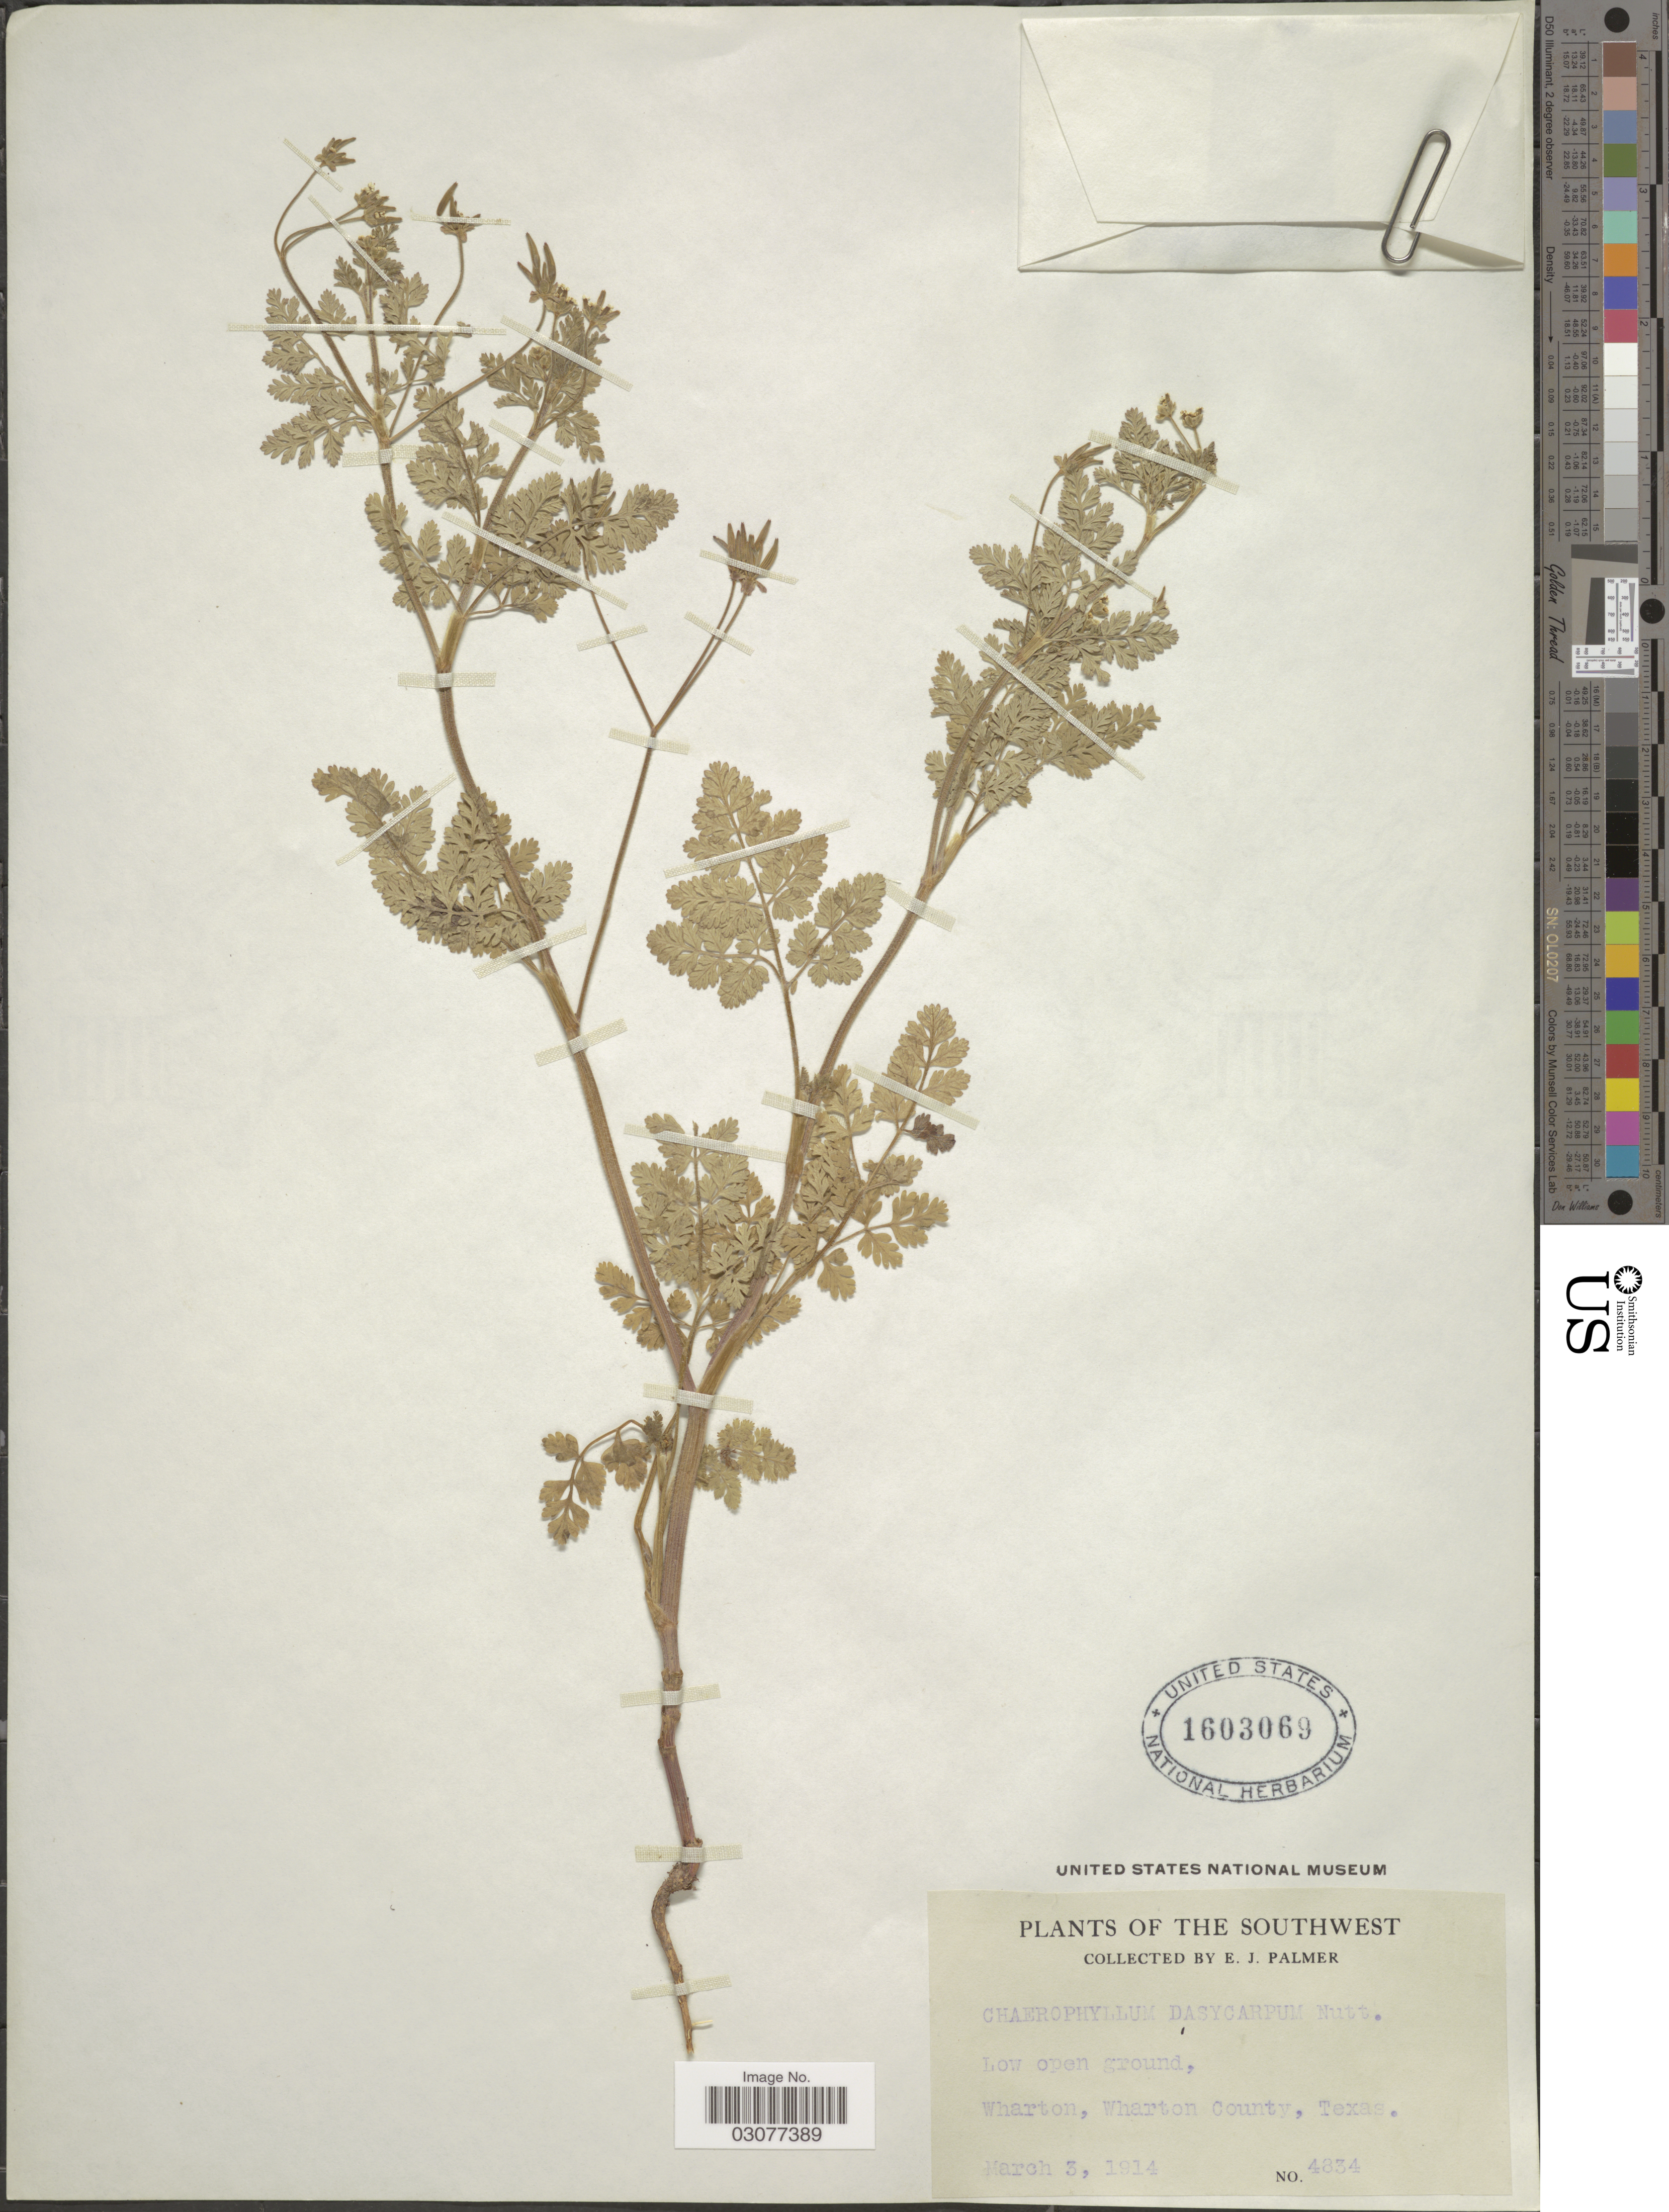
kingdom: Plantae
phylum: Tracheophyta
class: Magnoliopsida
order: Apiales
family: Apiaceae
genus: Chaerophyllum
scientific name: Chaerophyllum dasycarpum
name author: (Hook. ex S. Watson) Nutt.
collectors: E. J. Palmer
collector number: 4834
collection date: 1914-03-03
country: United States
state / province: Texas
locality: The Southwest, Wharton, Wharton County.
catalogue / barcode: US 1603069